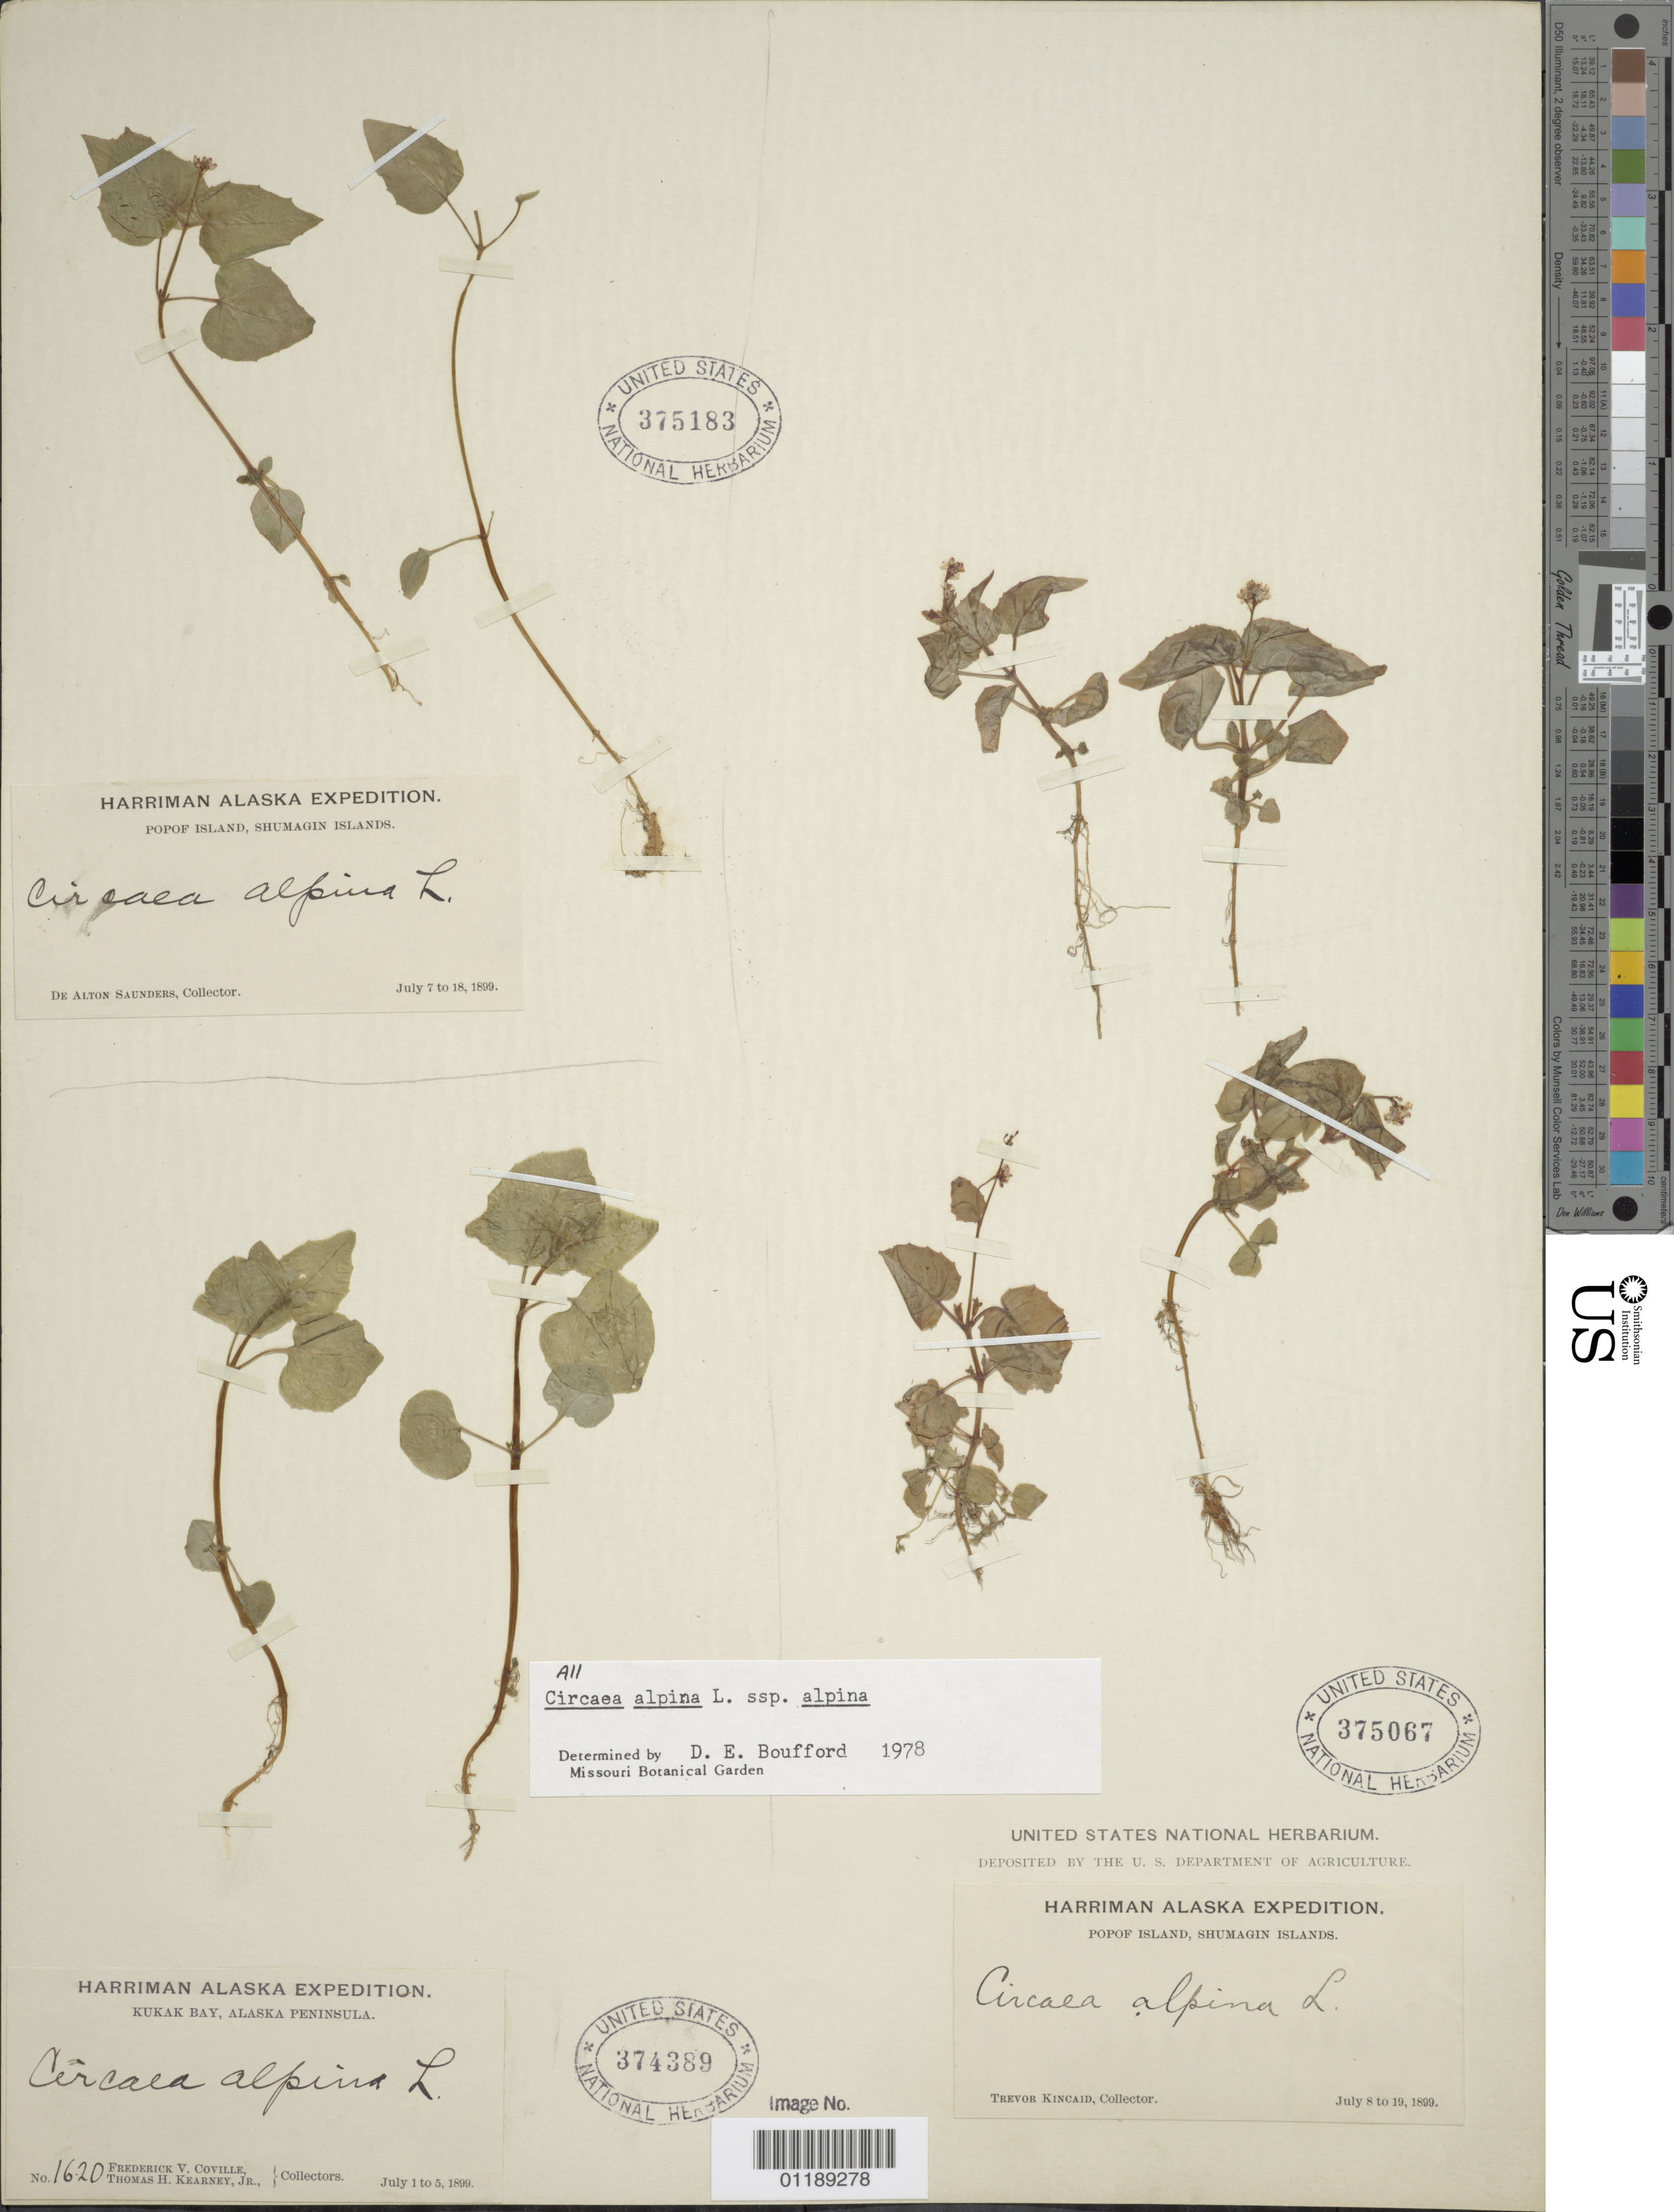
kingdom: Plantae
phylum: Tracheophyta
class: Magnoliopsida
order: Myrtales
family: Onagraceae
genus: Circaea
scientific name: Circaea alpina subsp. alpina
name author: L.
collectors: T. C. Kincaid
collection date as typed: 8 Jul 1899 to 19 Jul 1899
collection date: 1899-07-08/1899-07-19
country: United States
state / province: Alaska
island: Shulagin Islands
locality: Popof Island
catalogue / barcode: US 375067